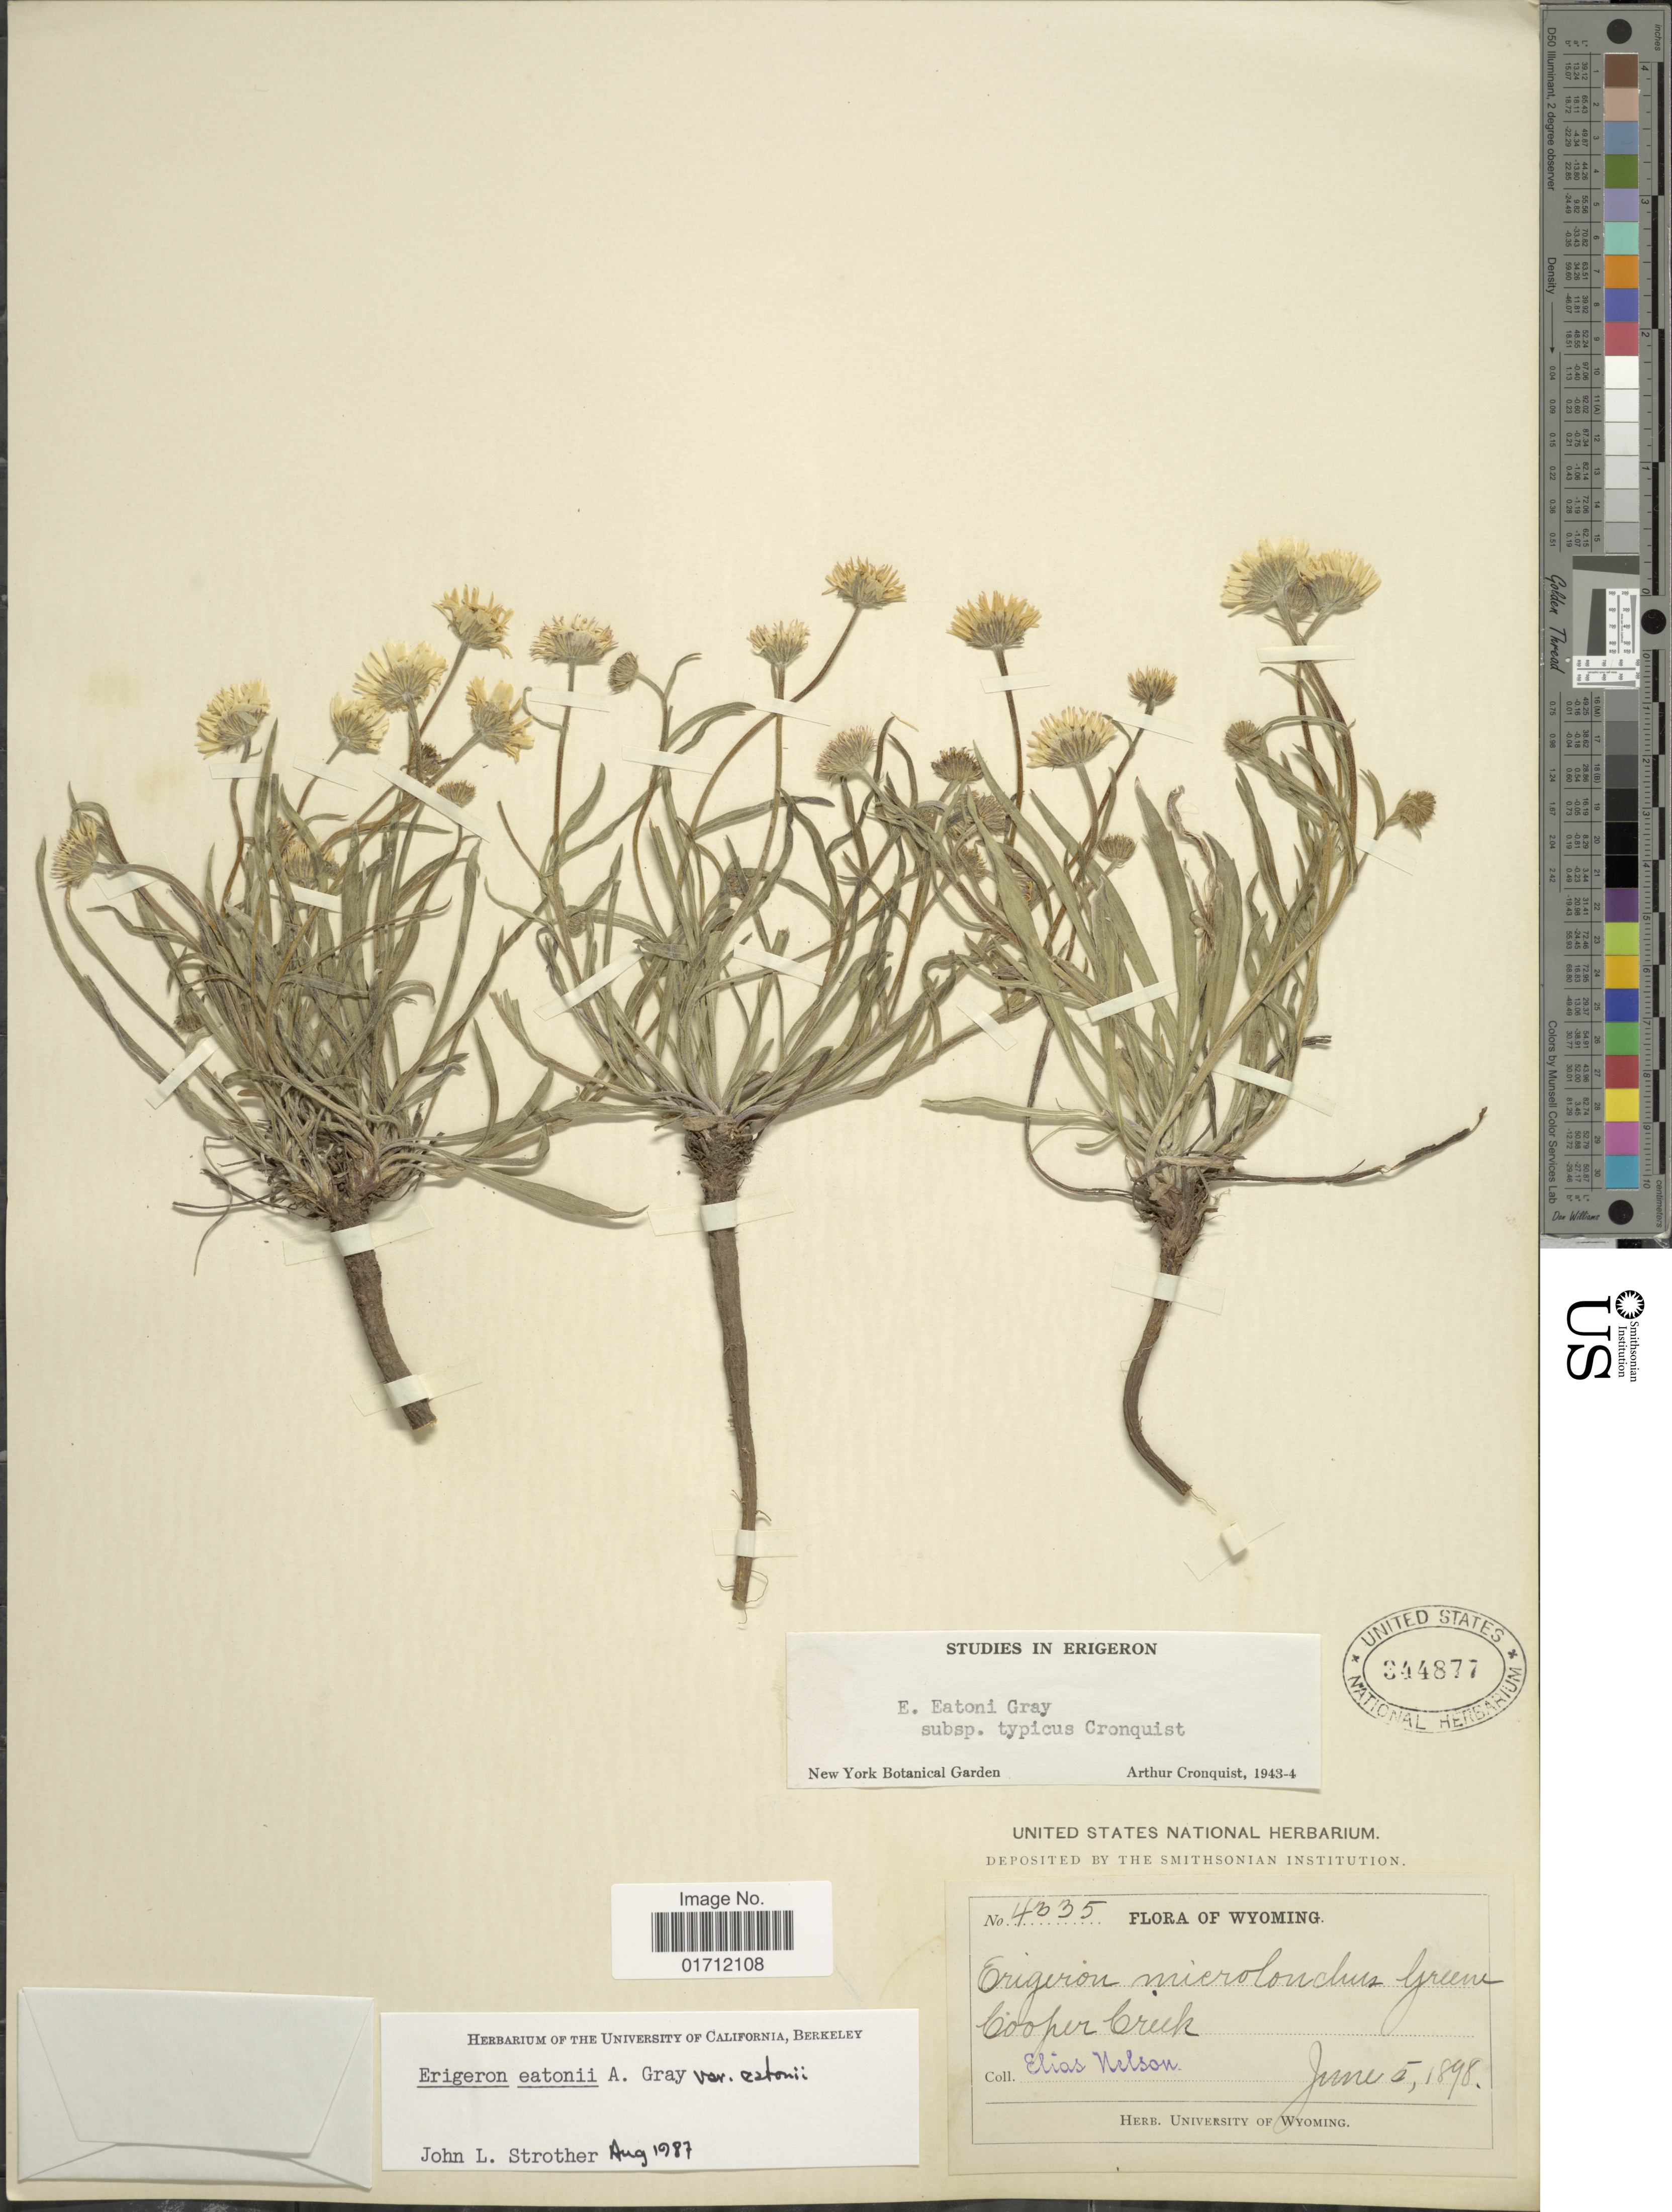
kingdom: Plantae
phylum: Tracheophyta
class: Magnoliopsida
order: Asterales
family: Asteraceae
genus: Erigeron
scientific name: Erigeron eatonii var. eatonii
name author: A. Gray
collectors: E. Nelson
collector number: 4335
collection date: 1898-06-05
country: United States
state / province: Wyoming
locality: Cooper Creek.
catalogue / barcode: US 344877